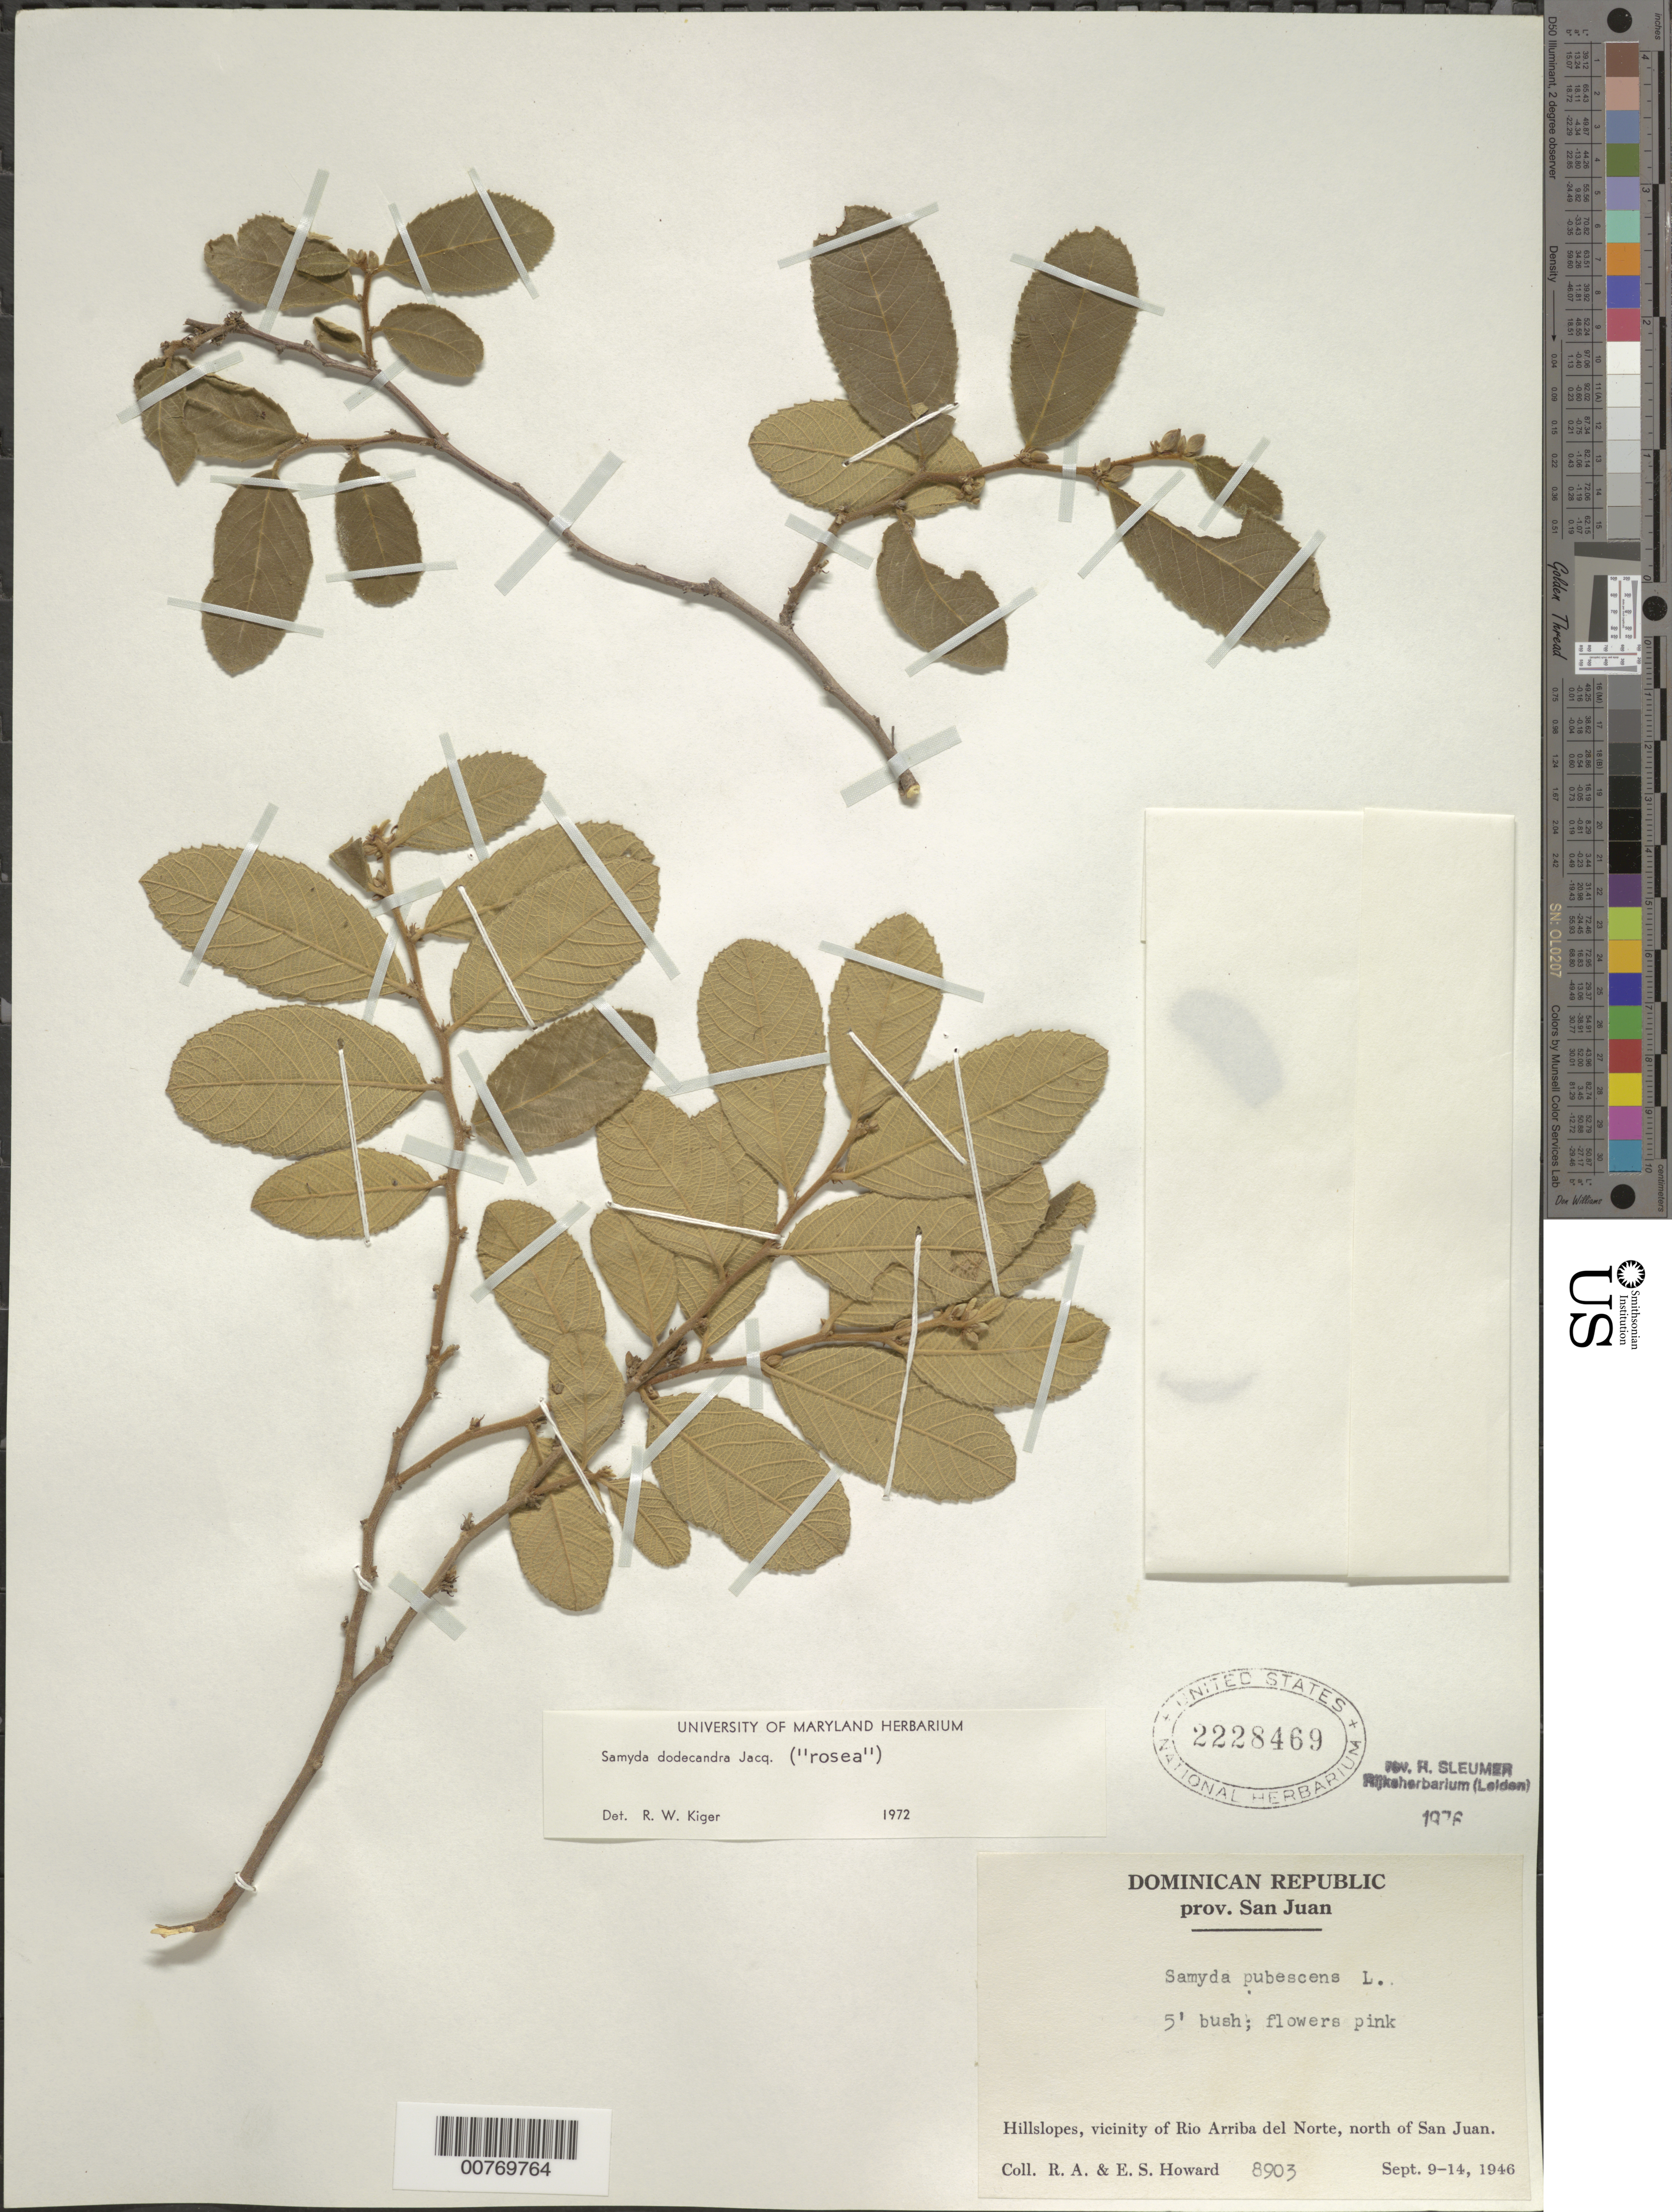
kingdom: Plantae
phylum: Tracheophyta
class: Magnoliopsida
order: Malpighiales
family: Salicaceae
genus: Casearia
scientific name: Casearia dodecandra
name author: (Jacq.) T. Samar. & M.H. Alford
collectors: R. A. Howard & E. S. Howard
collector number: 8903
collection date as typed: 09 Sep 1946 to 14 Sep 1946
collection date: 1946-09-09/1946-09-14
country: Dominican Republic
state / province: San Juan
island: Hispaniola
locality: Vicinity of Río Arriba del Norte, north of San Juan.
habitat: Hillslopes.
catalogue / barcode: US 2228469